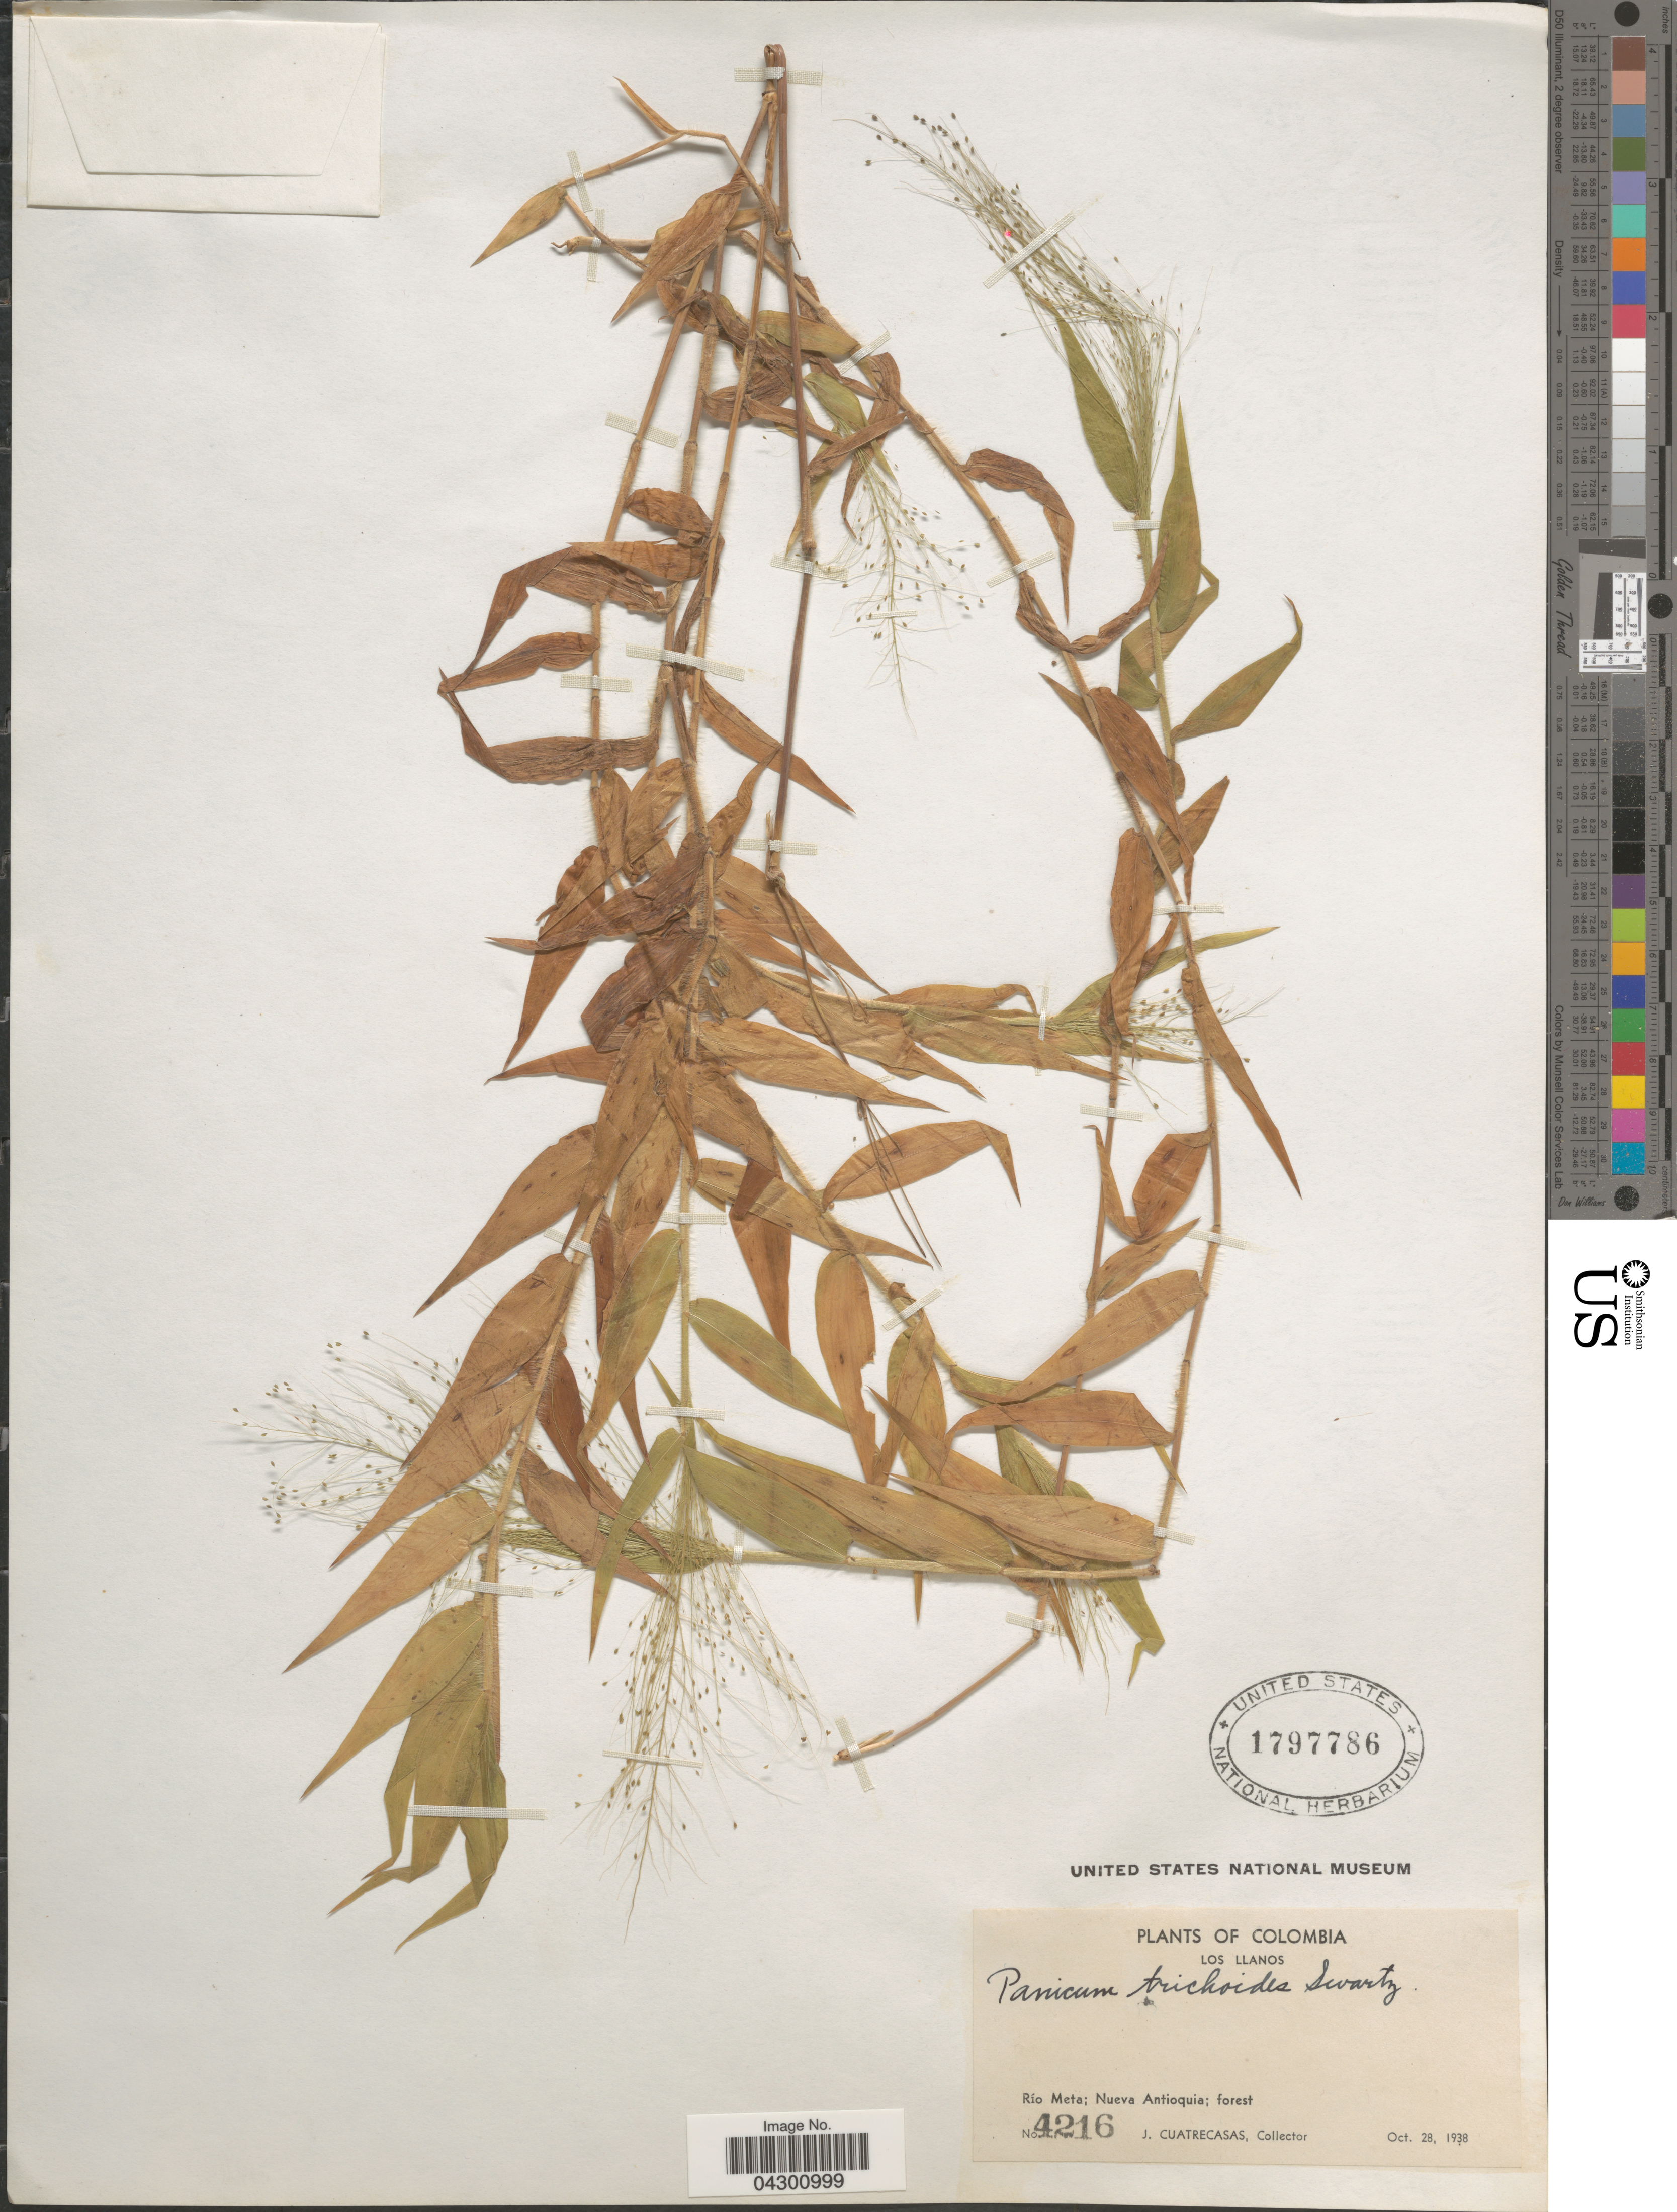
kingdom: Plantae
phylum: Tracheophyta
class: Liliopsida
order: Poales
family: Poaceae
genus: Panicum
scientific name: Panicum trichoides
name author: Sw.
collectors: J. Cuatrecasas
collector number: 4216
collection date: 1938-10-28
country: Colombia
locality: Los Llanos. Río Meta, Nueva Antioquia; forest.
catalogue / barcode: US 1797786